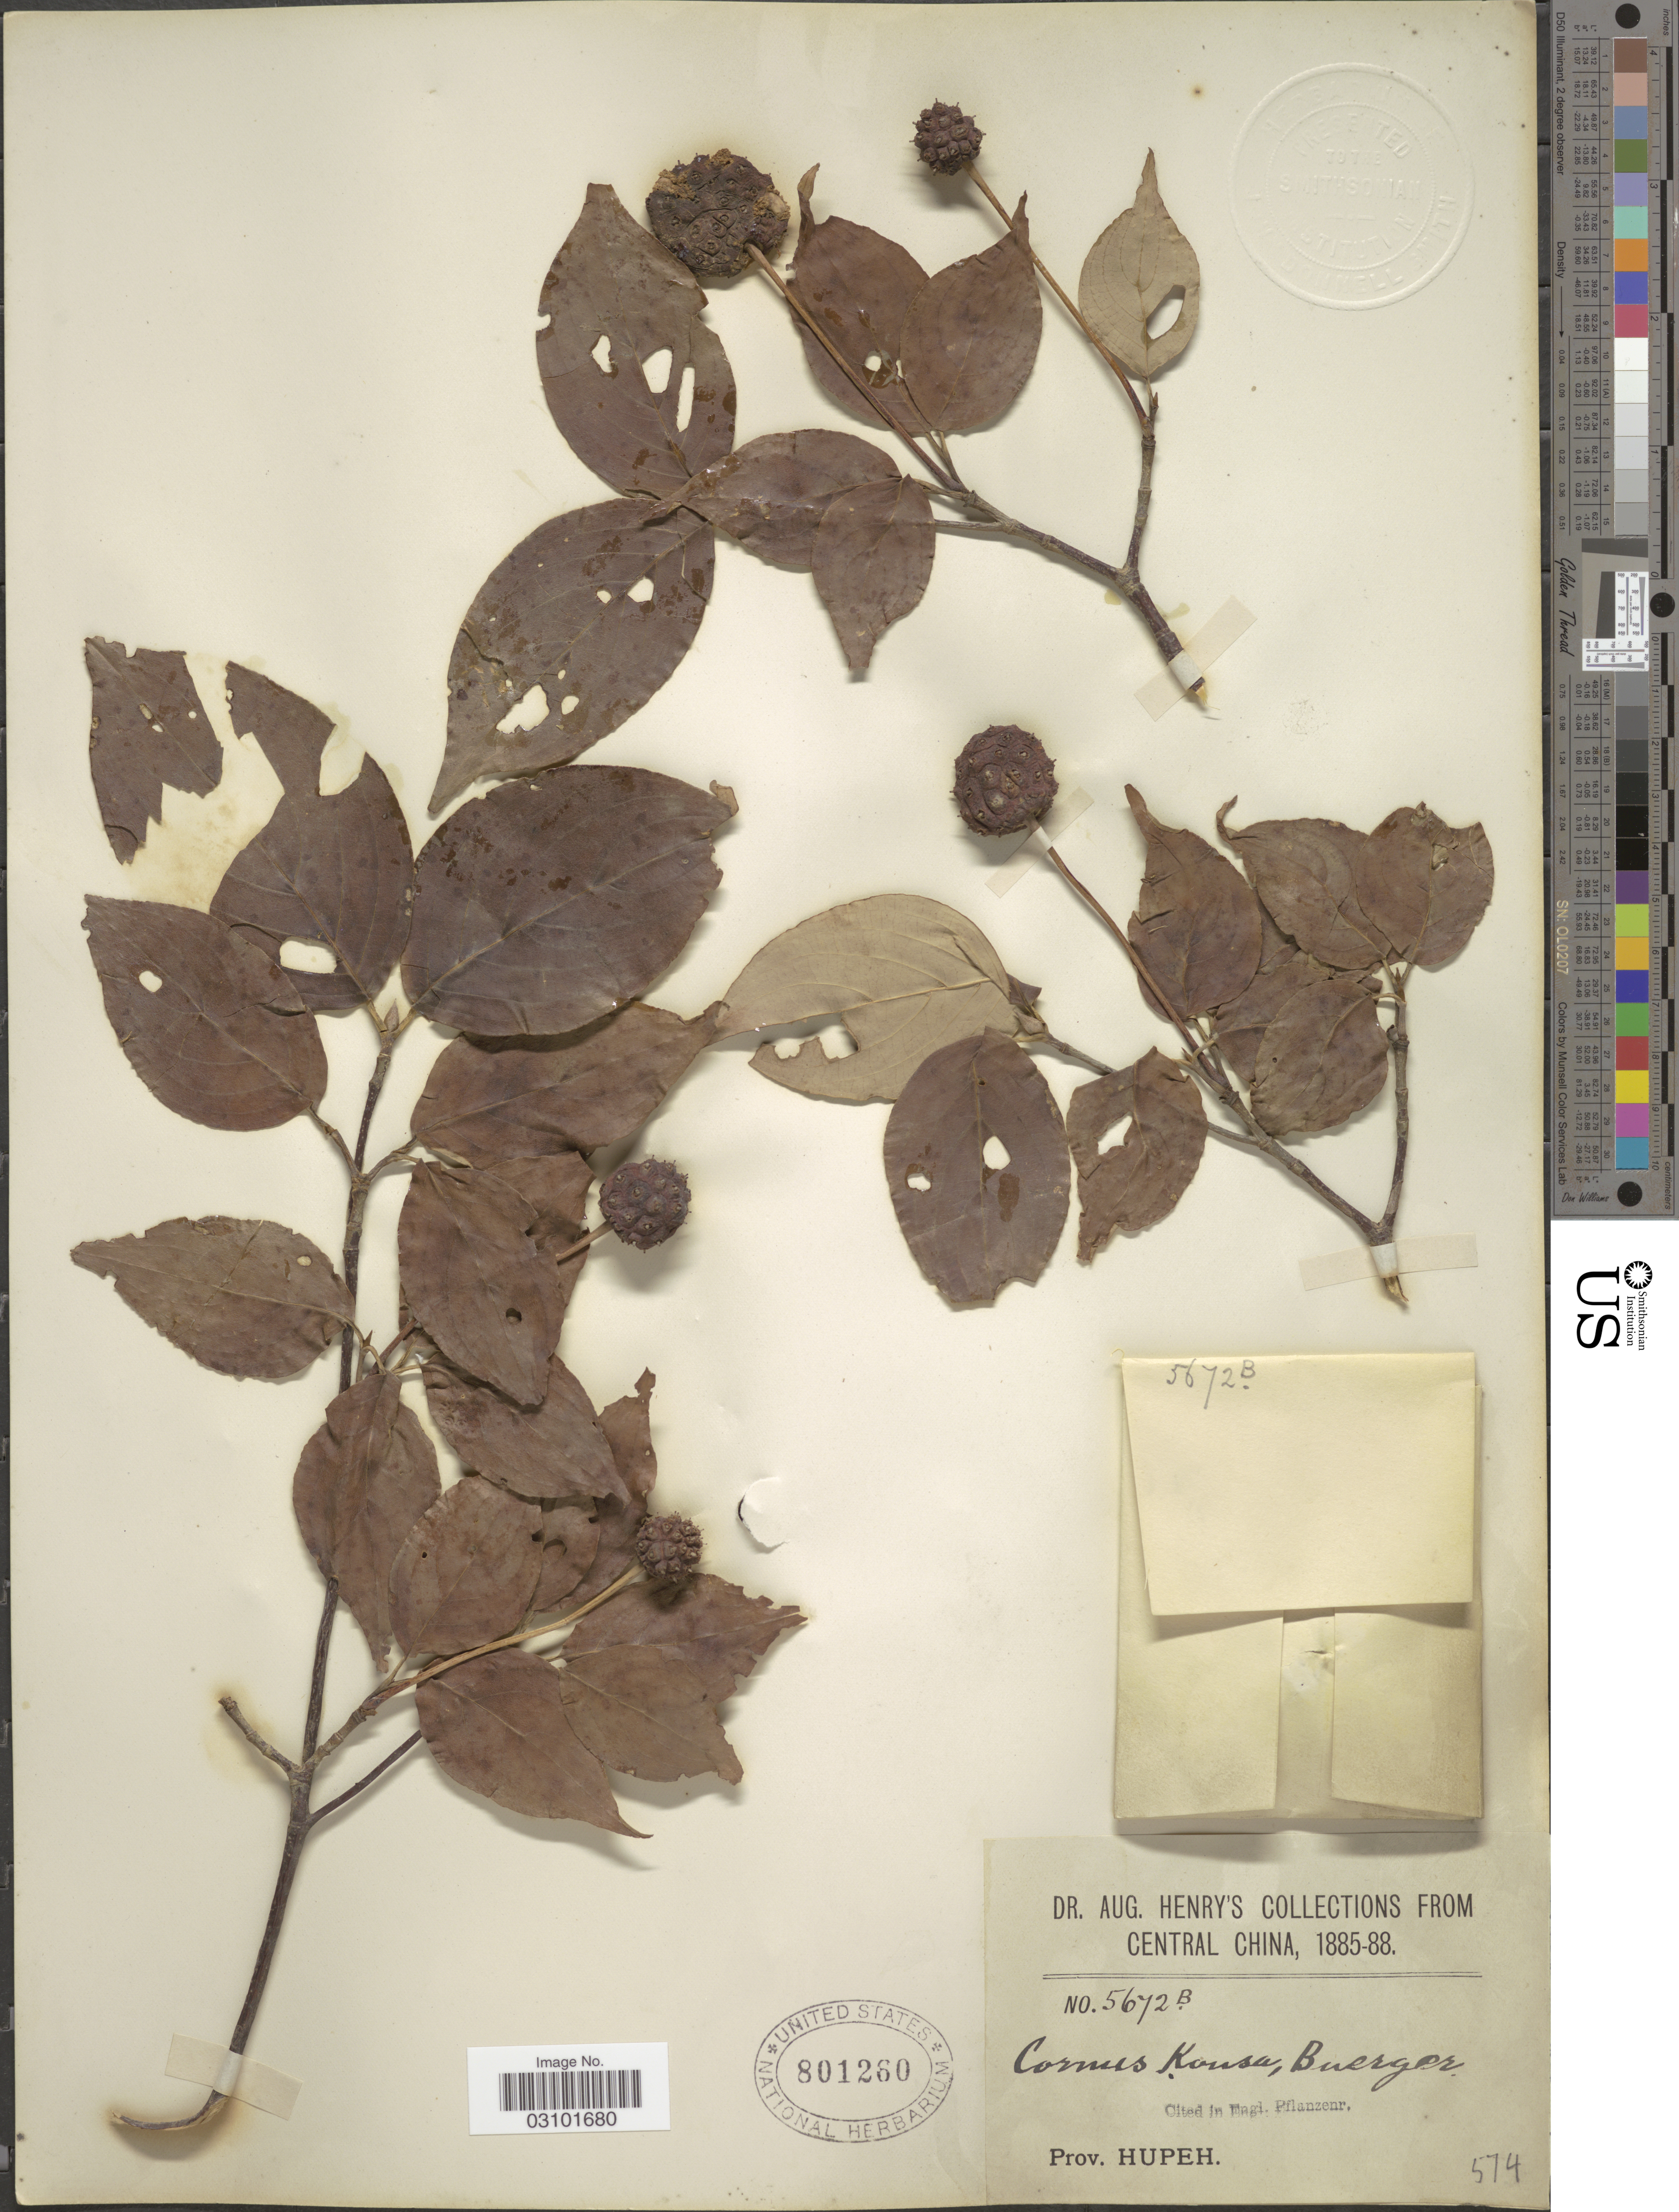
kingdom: Plantae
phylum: Tracheophyta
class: Magnoliopsida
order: Cornales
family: Cornaceae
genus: Cornus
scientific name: Cornus kousa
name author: F. Buerger ex Miq.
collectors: A. Henry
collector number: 5672 B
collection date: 1885/1888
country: China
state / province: Hubei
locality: Central China. Prov. Hupeh.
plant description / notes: Fruit temporarily sampled for micro-CT scanning.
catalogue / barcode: US 801260